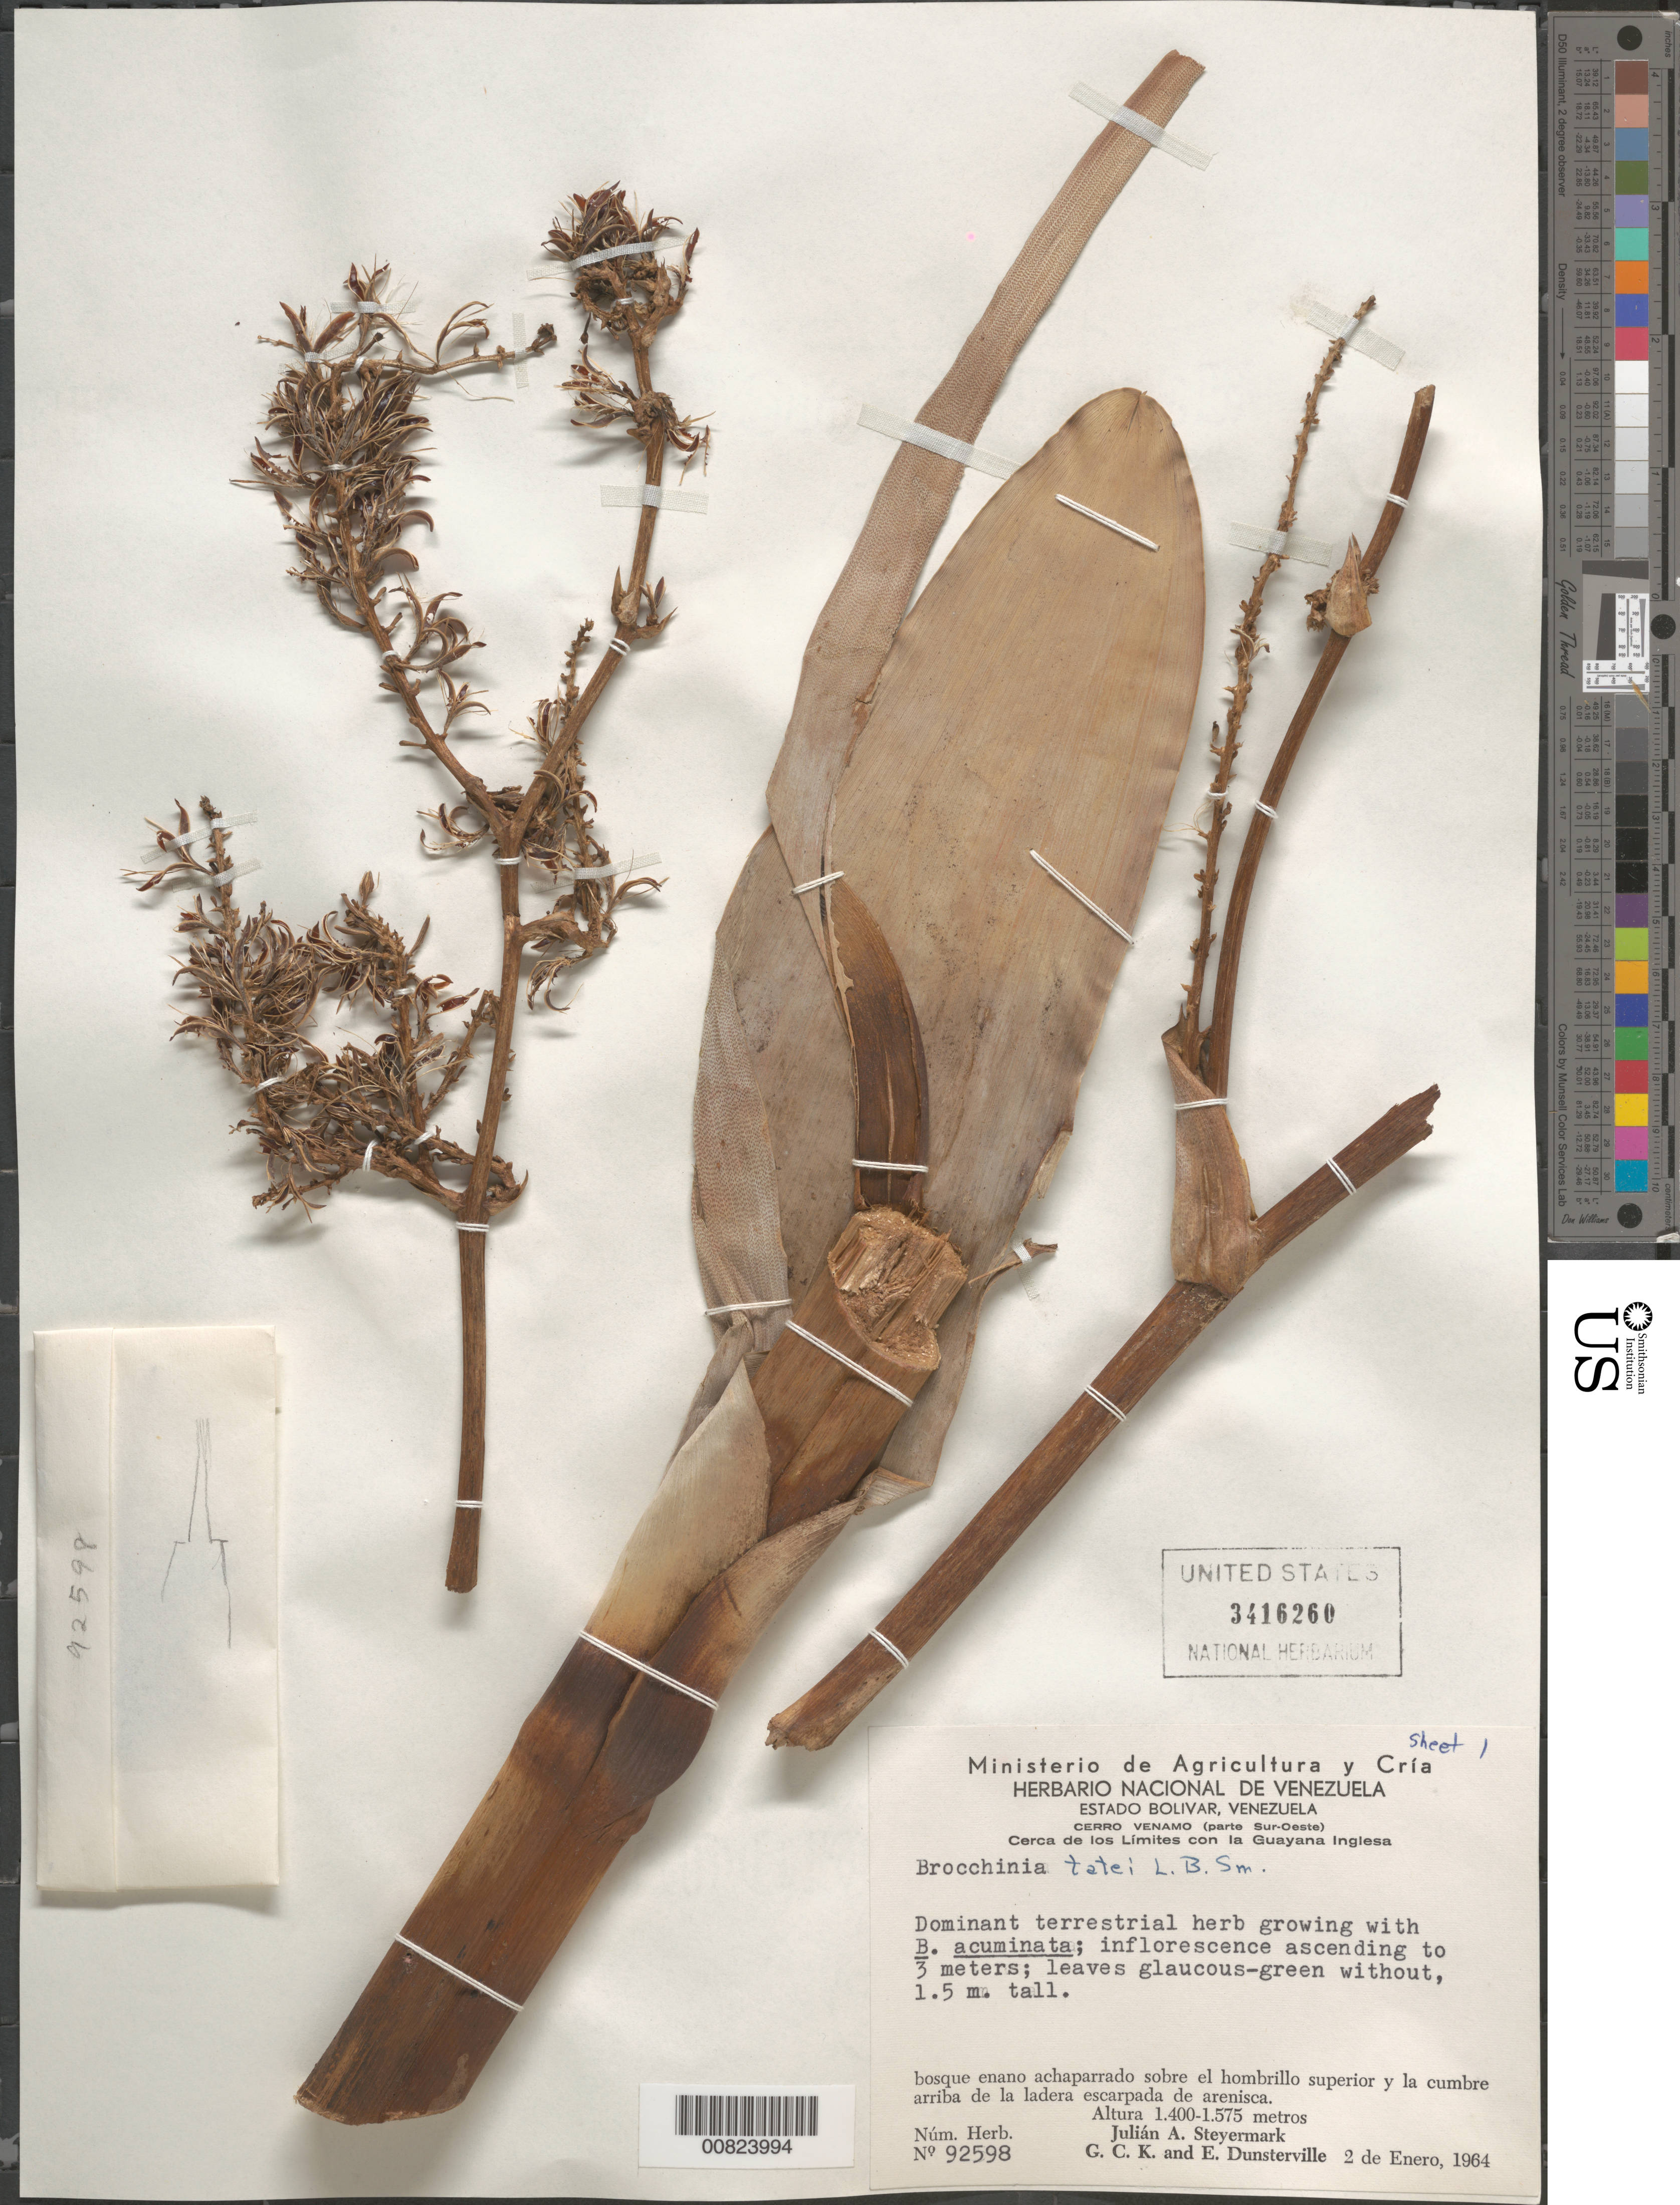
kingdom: Plantae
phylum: Tracheophyta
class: Liliopsida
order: Poales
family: Bromeliaceae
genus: Brocchinia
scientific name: Brocchinia tatei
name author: L.B. Sm.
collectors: J. Steyermark, G. C. K. Dunsterville & E. Dunsterville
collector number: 92598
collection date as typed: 2-Jan-64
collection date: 1964-01-02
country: Venezuela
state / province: Bolívar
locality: Cerro Venamo, cerca de los limites con la Guayana Inglesa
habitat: Bosque enano achaparrado sobre el hombrillo superior y la cumbre arriba de la ladera escarpada de arenisca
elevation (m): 1400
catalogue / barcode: US 3416260